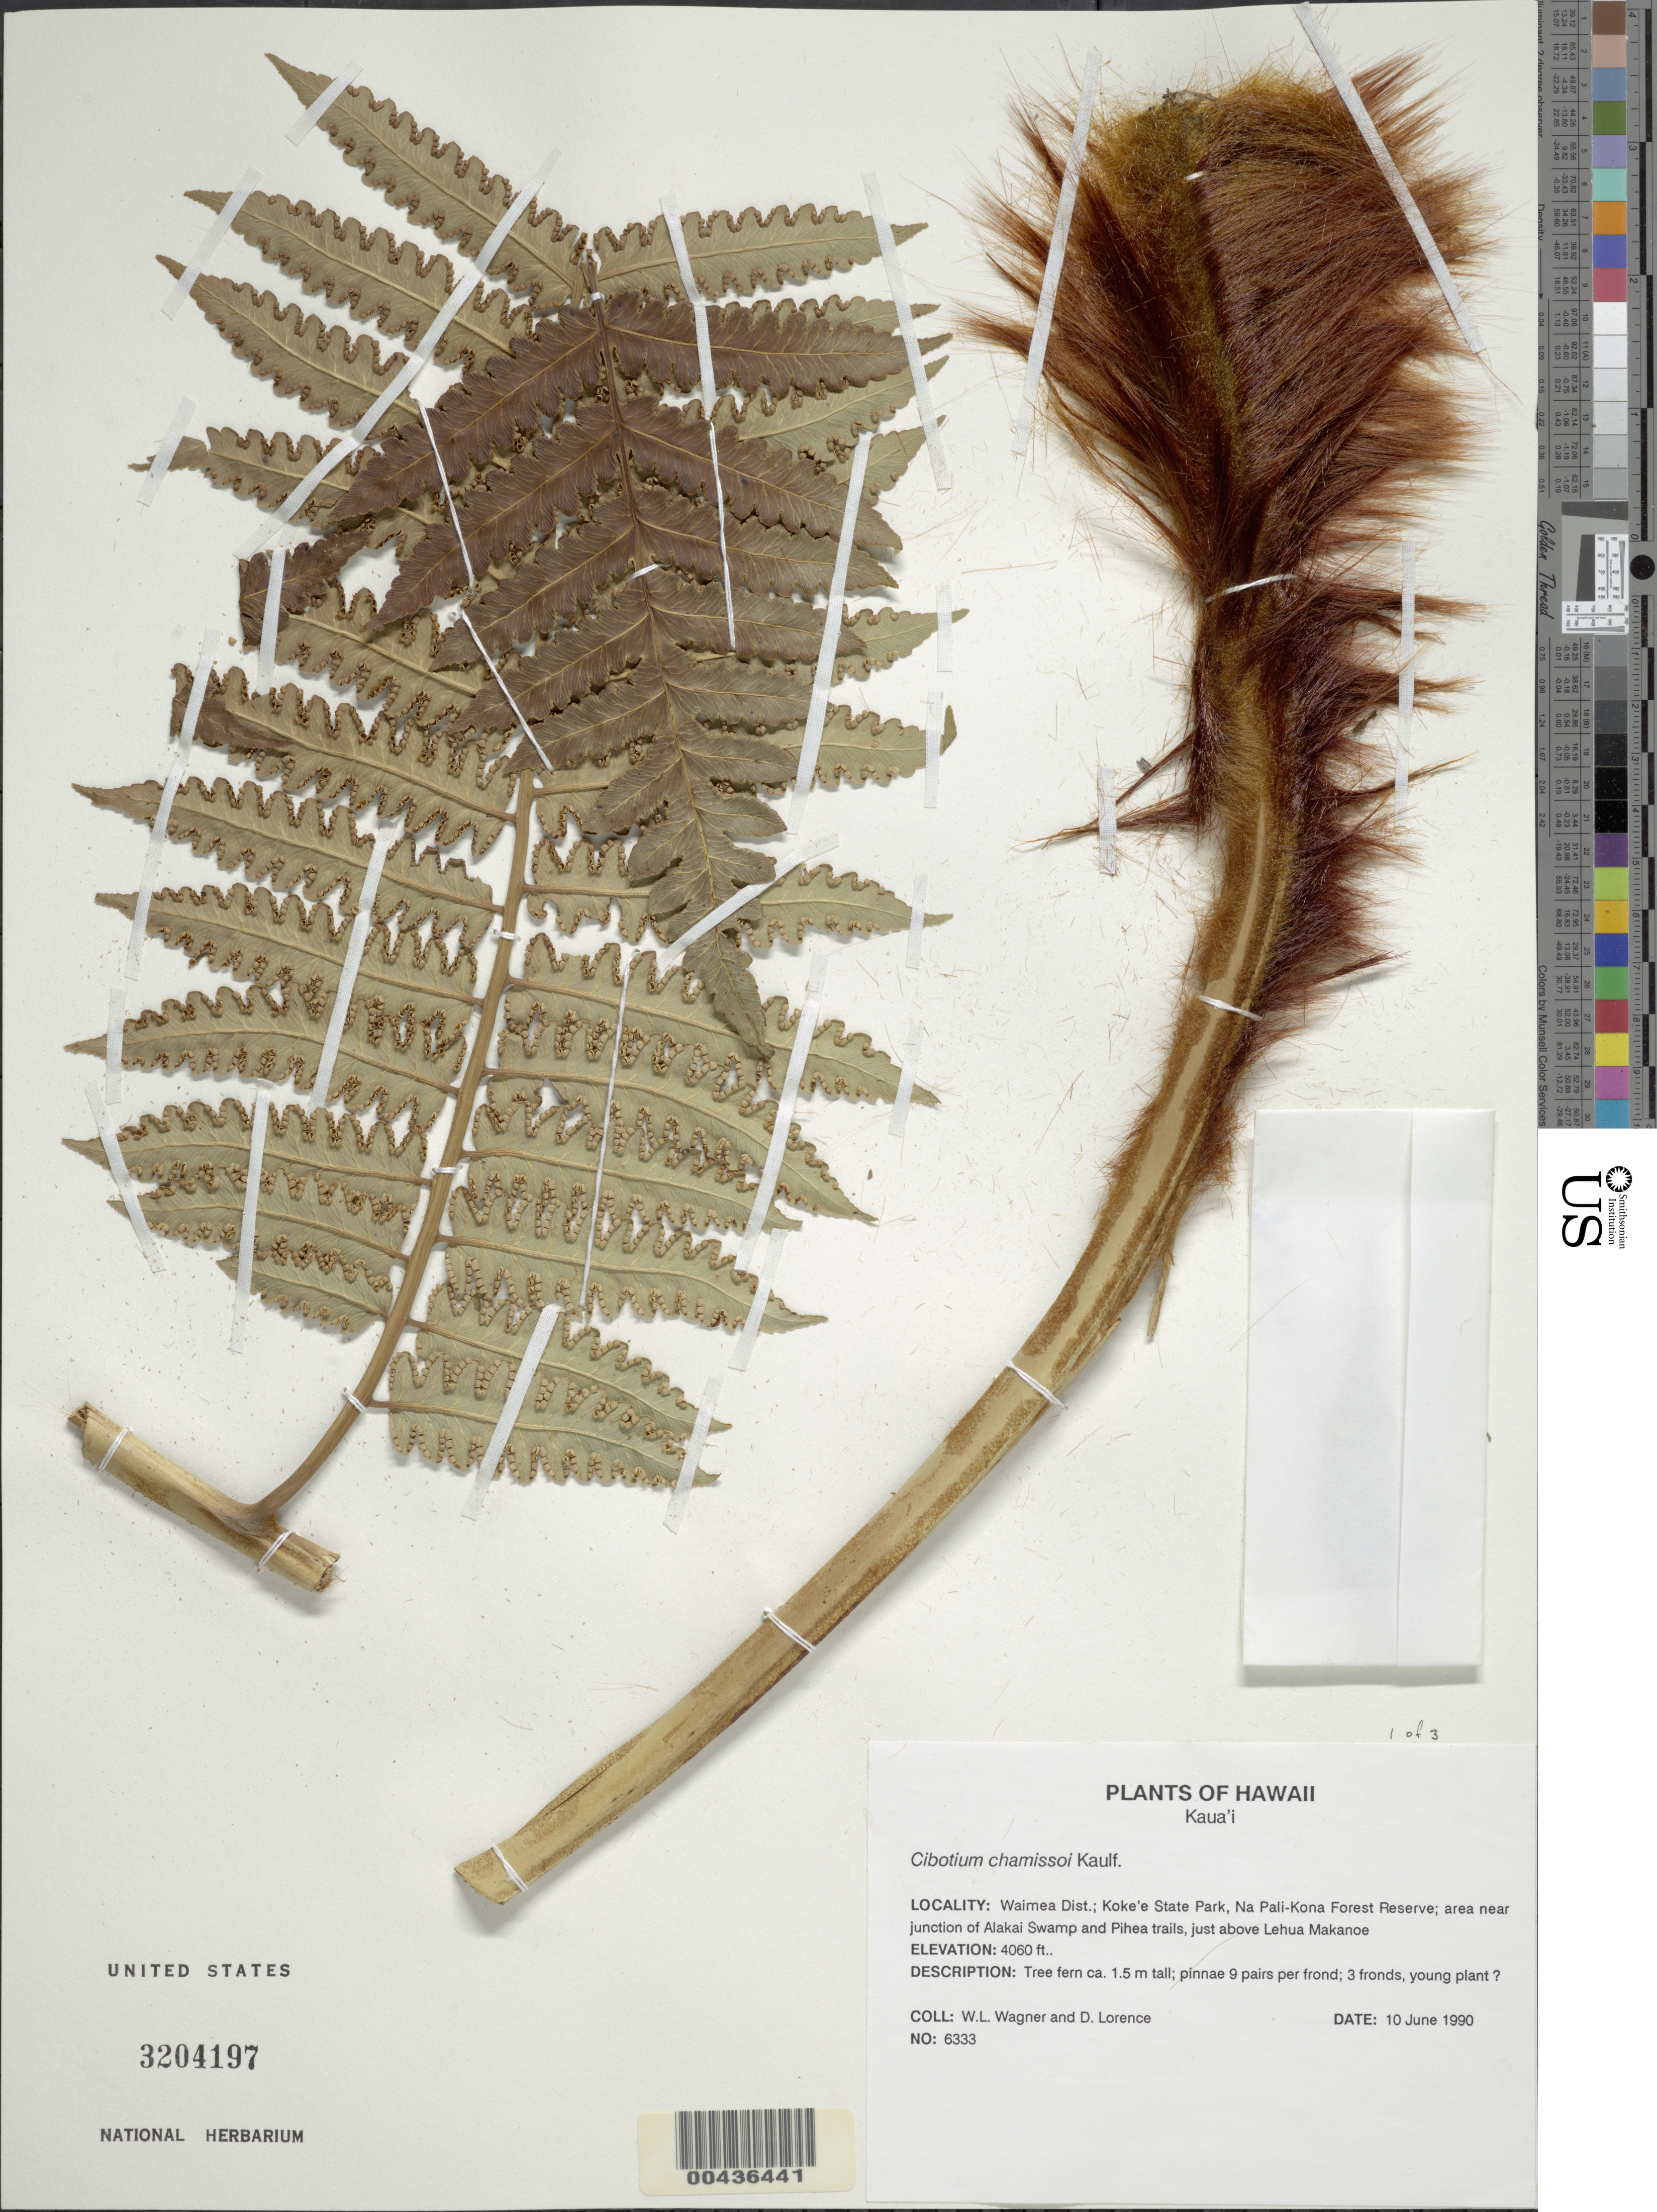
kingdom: Plantae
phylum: Tracheophyta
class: Polypodiopsida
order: Cyatheales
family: Cibotiaceae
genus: Cibotium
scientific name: Cibotium menziesii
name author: Hook.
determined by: Thomas, M. K., (BISH), Bernice P. Bishop Museum (UNITED STATES)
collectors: W. L. Wagner & D. Lorence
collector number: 6333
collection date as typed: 10 Jun 1990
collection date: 1990-06-10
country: United States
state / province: Hawaii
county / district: Kauai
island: Kaua'i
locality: Waimea Dist.; Koke'e State Park, Na Pali-Kona For. Res.; area near junction of Alakai Swamp & Pihea trails, just above Lehua...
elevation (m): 1237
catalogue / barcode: US 3204197